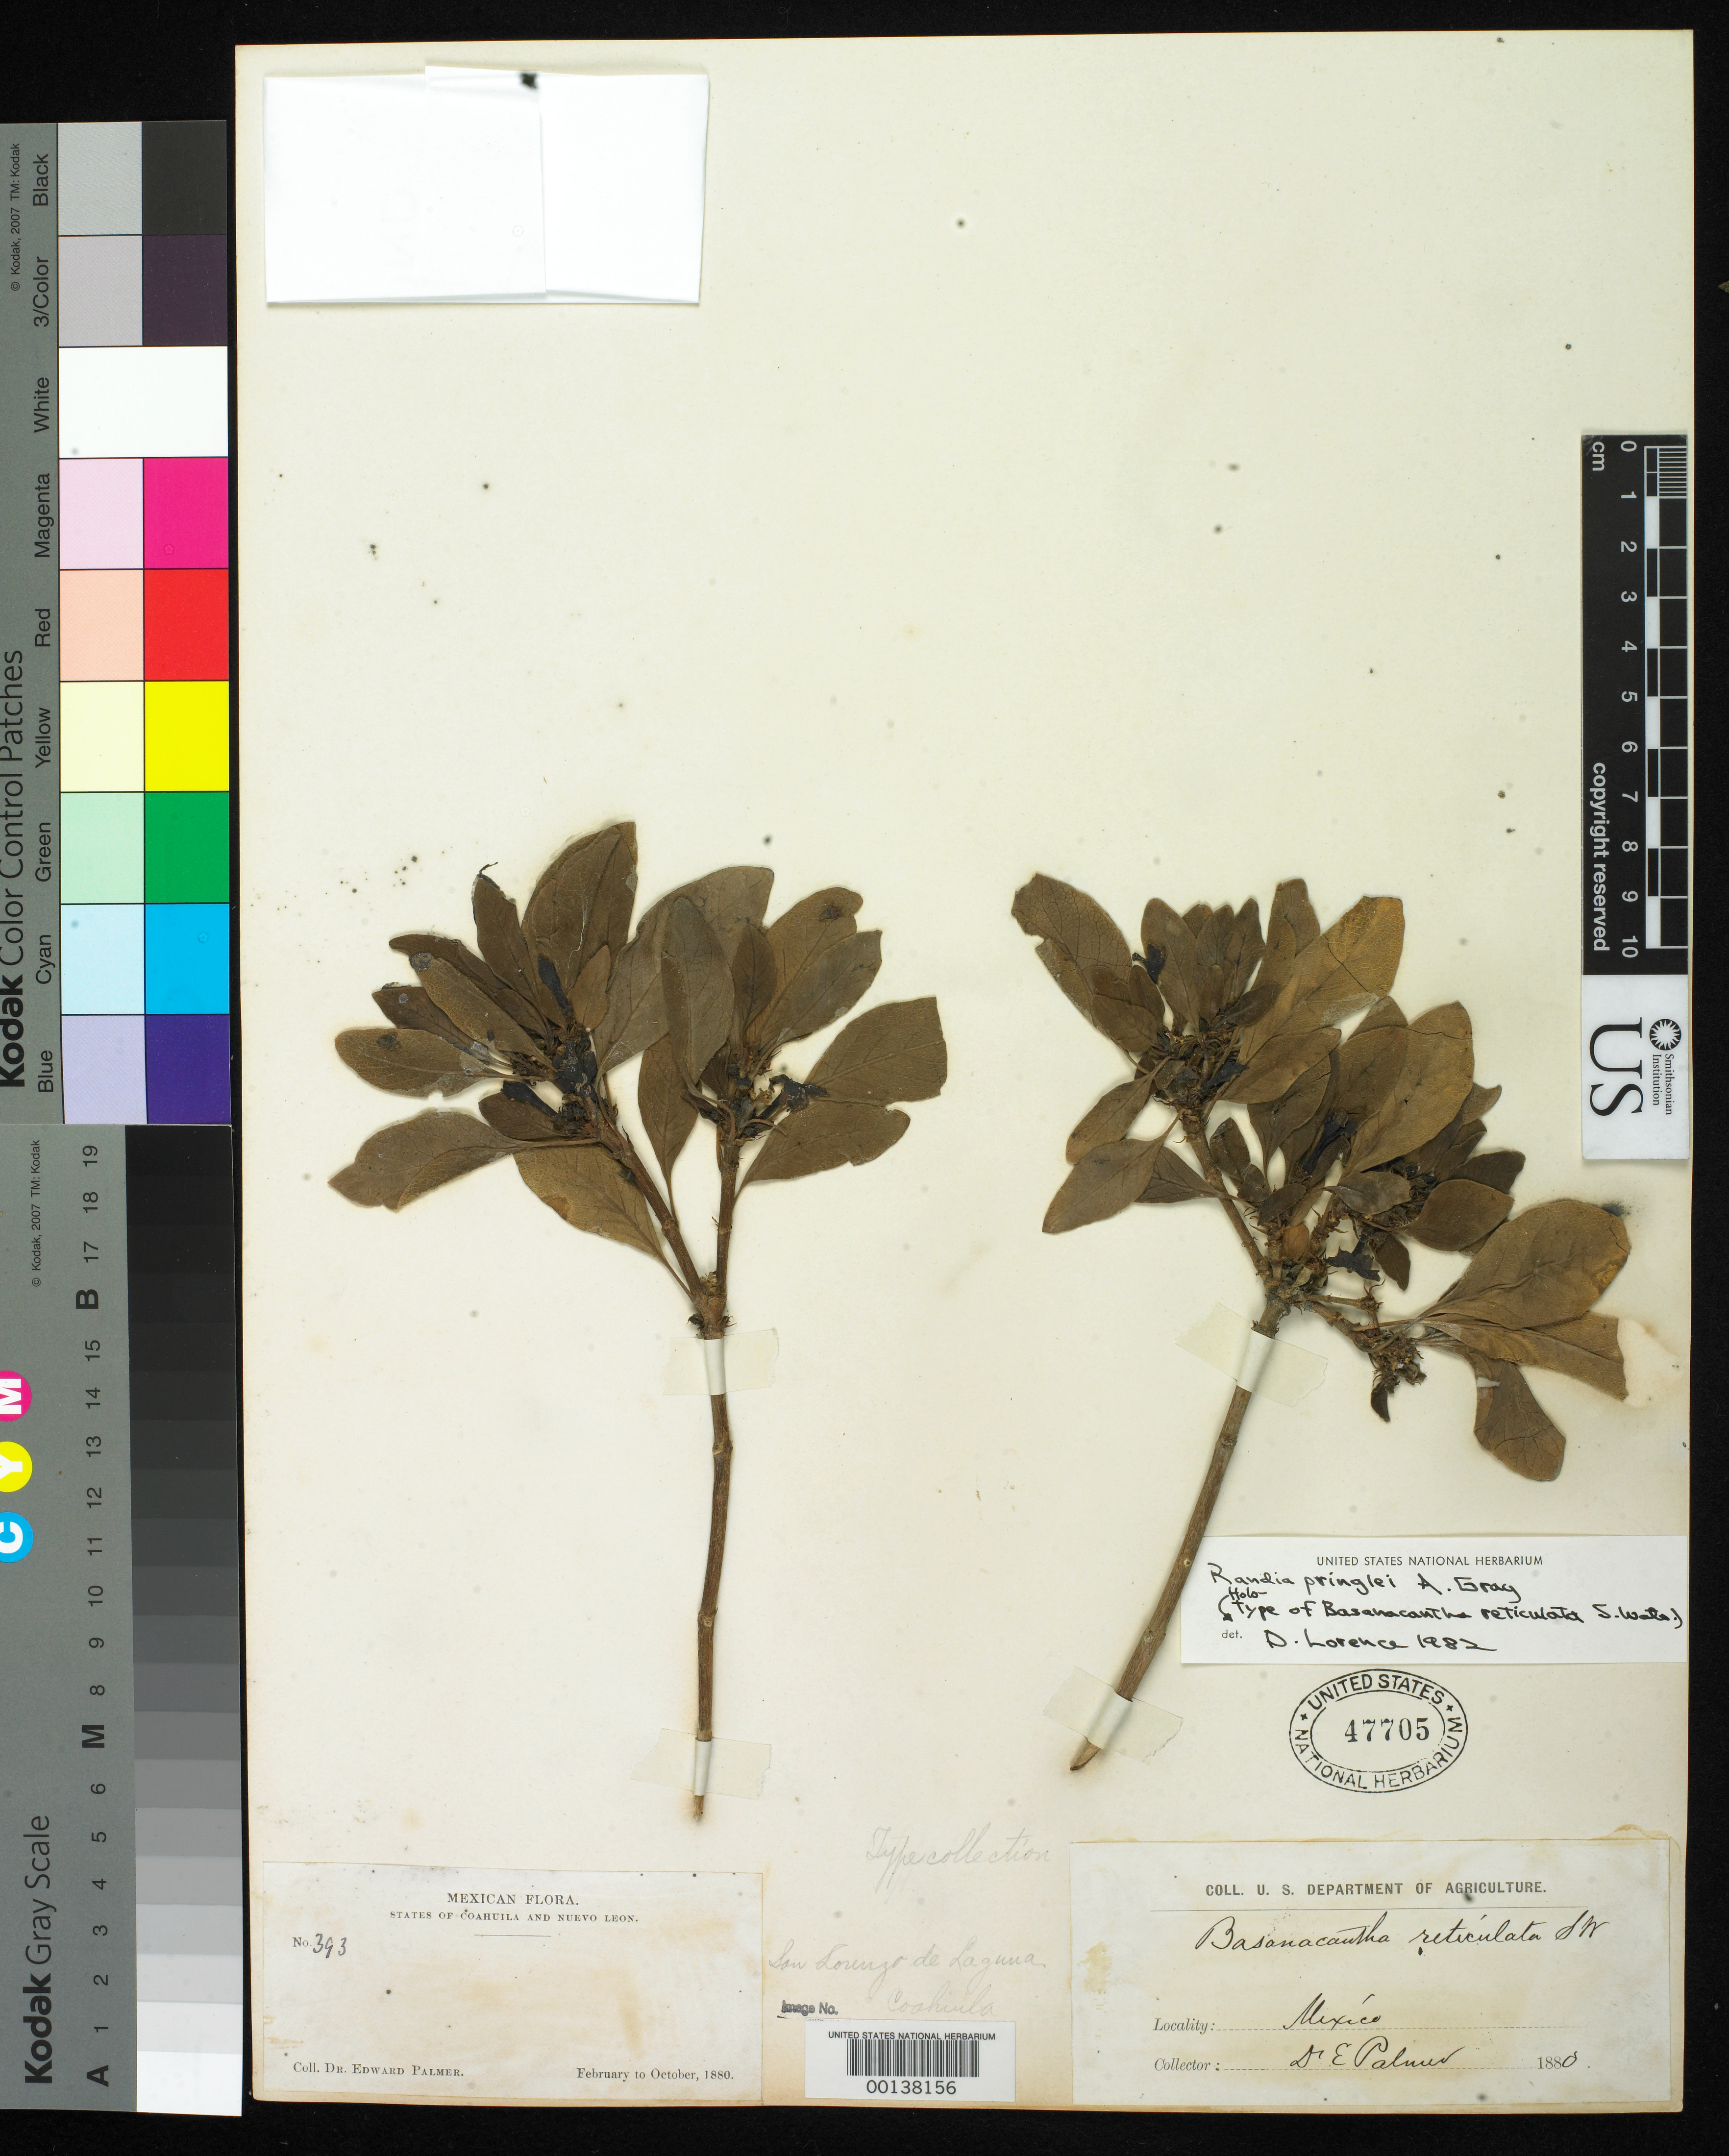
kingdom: Plantae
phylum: Tracheophyta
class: Magnoliopsida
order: Gentianales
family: Rubiaceae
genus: Basanacantha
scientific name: Basanacantha reticulata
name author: S. Watson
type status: Type Collection; Lectotype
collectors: E. Palmer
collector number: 393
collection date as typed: Feb 1880 to -- Oct 1880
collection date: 1880-02/1880-10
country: Mexico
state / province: Coahuila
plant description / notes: This US sheet (USNH 47705) annotated (1982) and cited (1999) by Lorence as "holotype", treated here as effective lectotypification. No duplicate of Palmer 393 located at GH (W. Kittredge, email comm. June 2011).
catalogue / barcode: US 47705